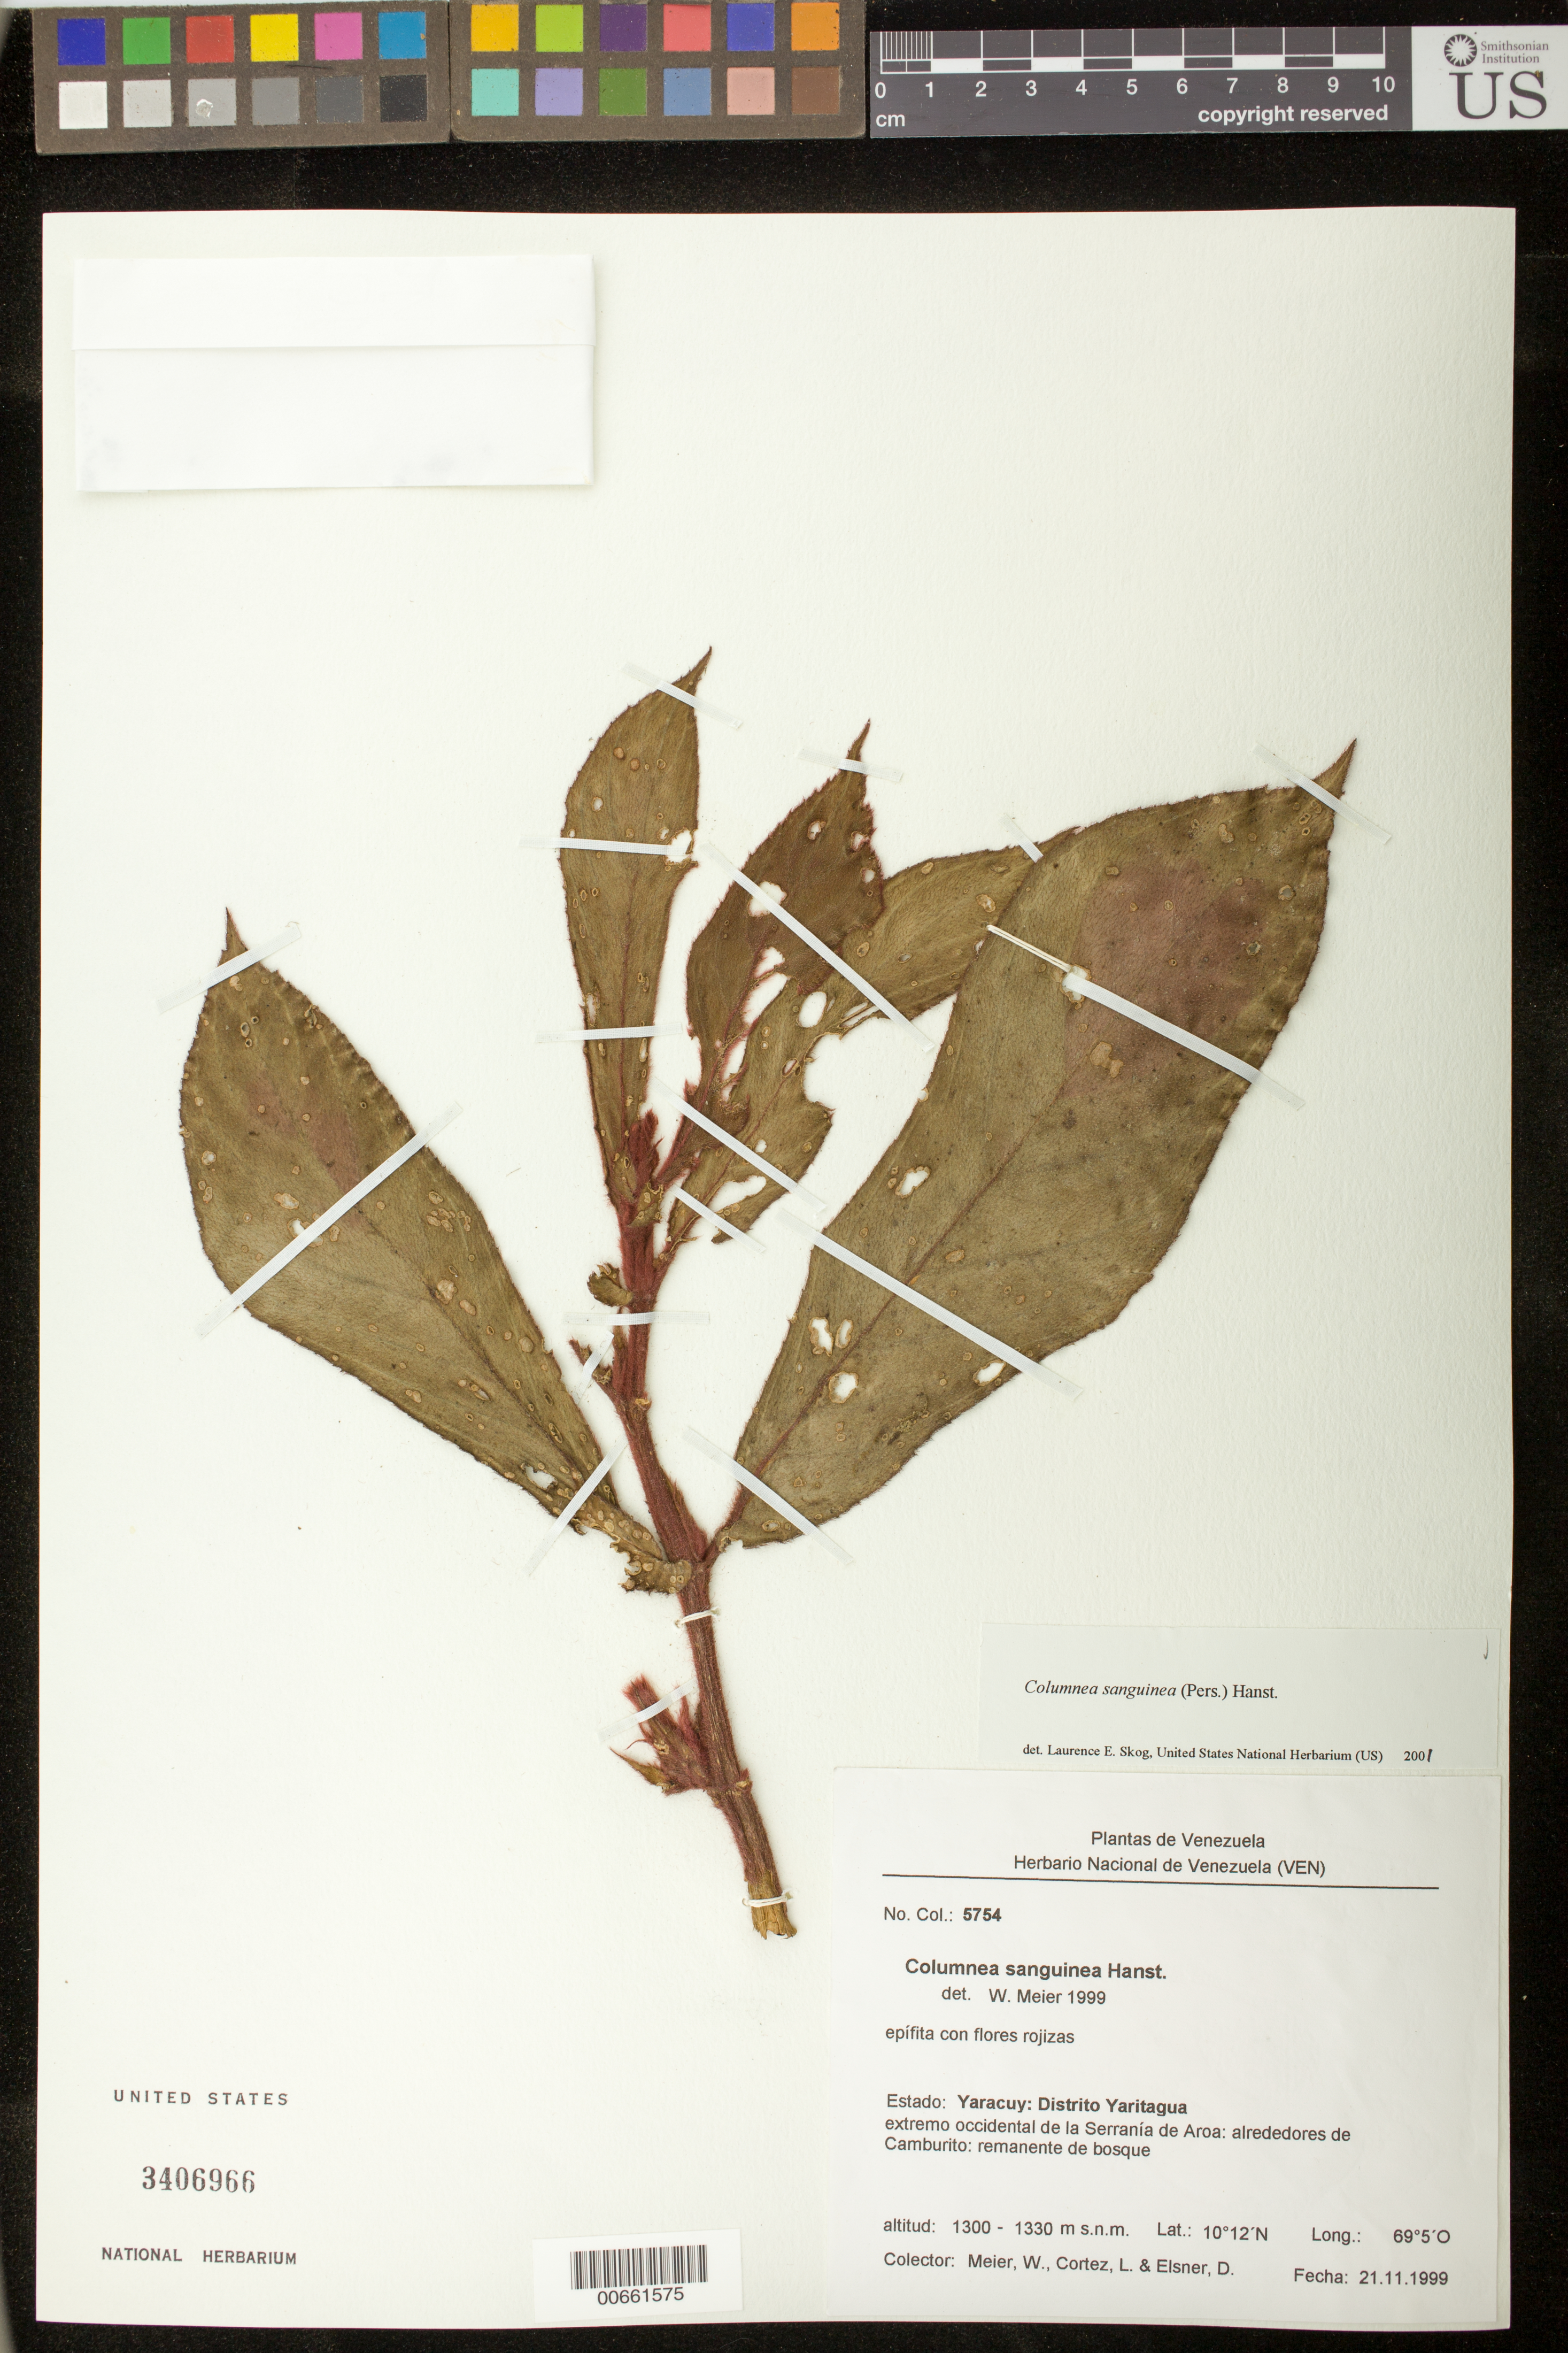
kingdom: Plantae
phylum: Tracheophyta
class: Magnoliopsida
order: Lamiales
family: Gesneriaceae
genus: Columnea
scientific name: Columnea sanguinea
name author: (Pers.) Hanst.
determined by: Skog, Laurence E.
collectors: W. Meier, L. Cortéz & D. Elsner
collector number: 5754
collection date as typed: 21 Nov 1999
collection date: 1999-11-21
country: Venezuela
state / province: Yaracuy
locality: Distrito Yaritagua; extremo occidental de la Serranía de Aroa: alrededores de Camburito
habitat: Remanente de bosque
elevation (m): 1300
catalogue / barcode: US 3406966